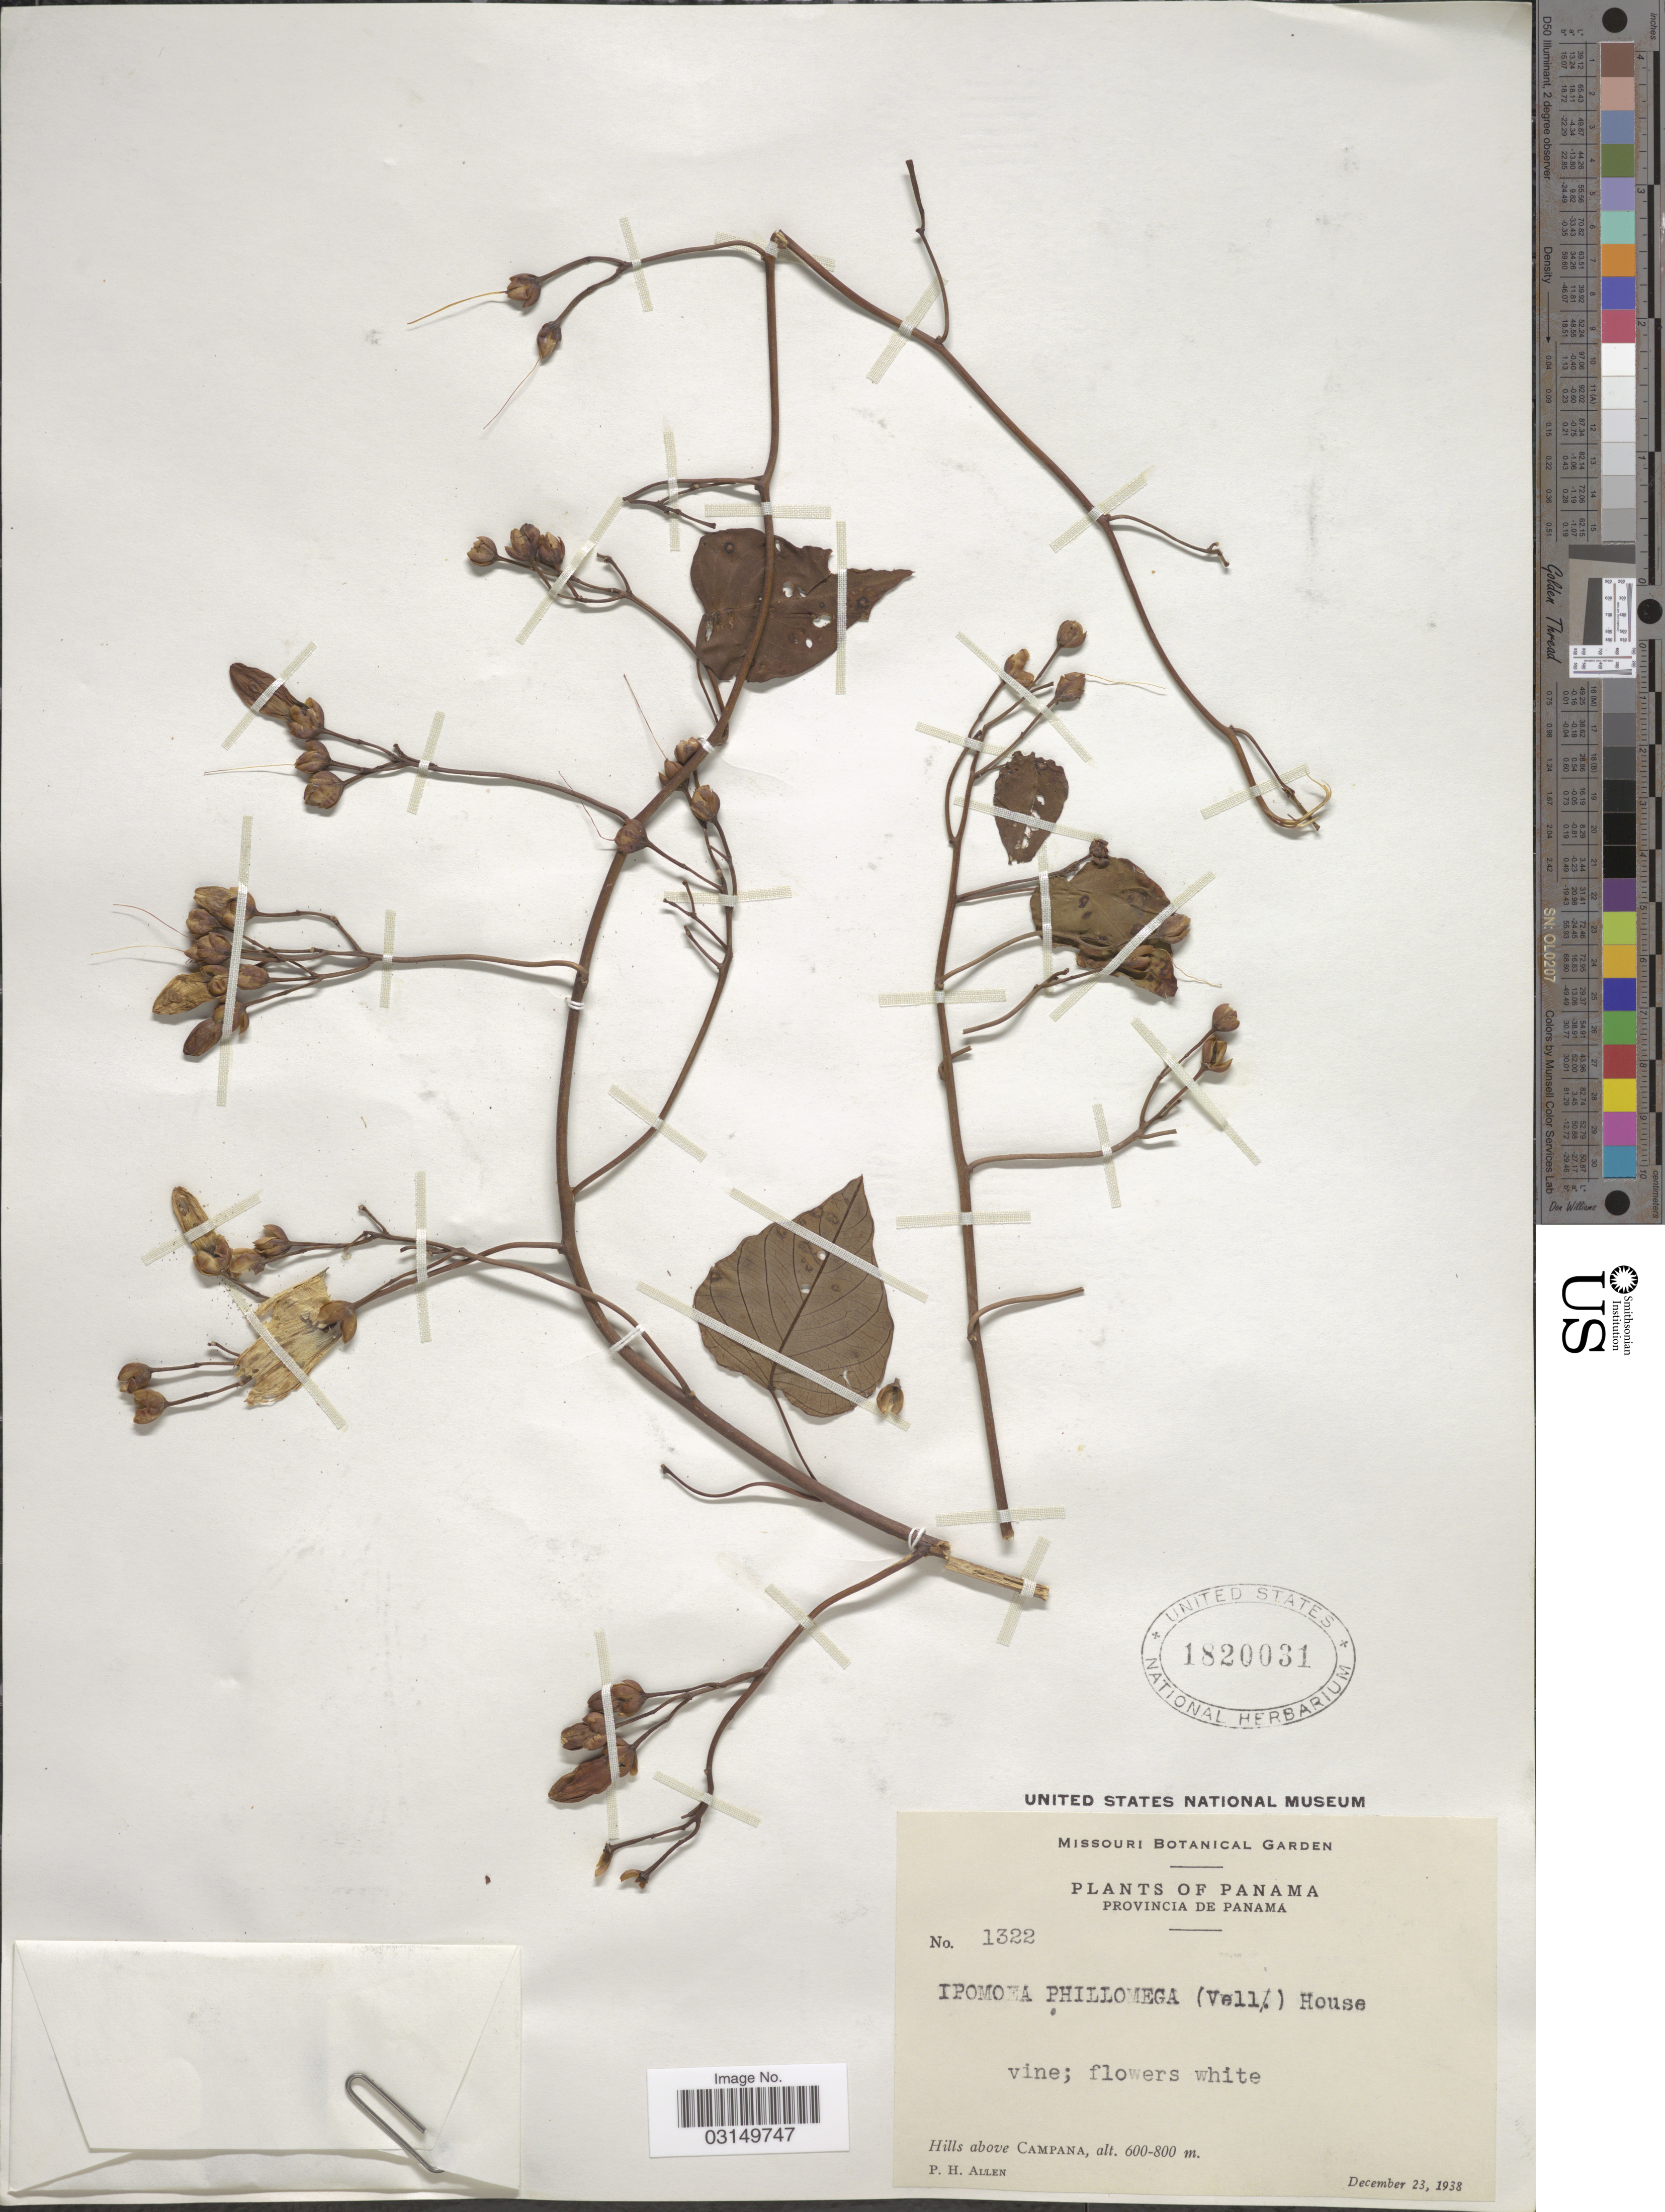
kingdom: Plantae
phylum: Tracheophyta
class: Magnoliopsida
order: Solanales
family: Convolvulaceae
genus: Ipomoea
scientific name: Ipomoea batatoides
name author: Choisy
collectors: P. H. Allen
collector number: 1322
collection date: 1938-12-23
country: Panama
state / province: Panamá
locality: Hills above Campana.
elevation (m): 600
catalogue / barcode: US 1820031